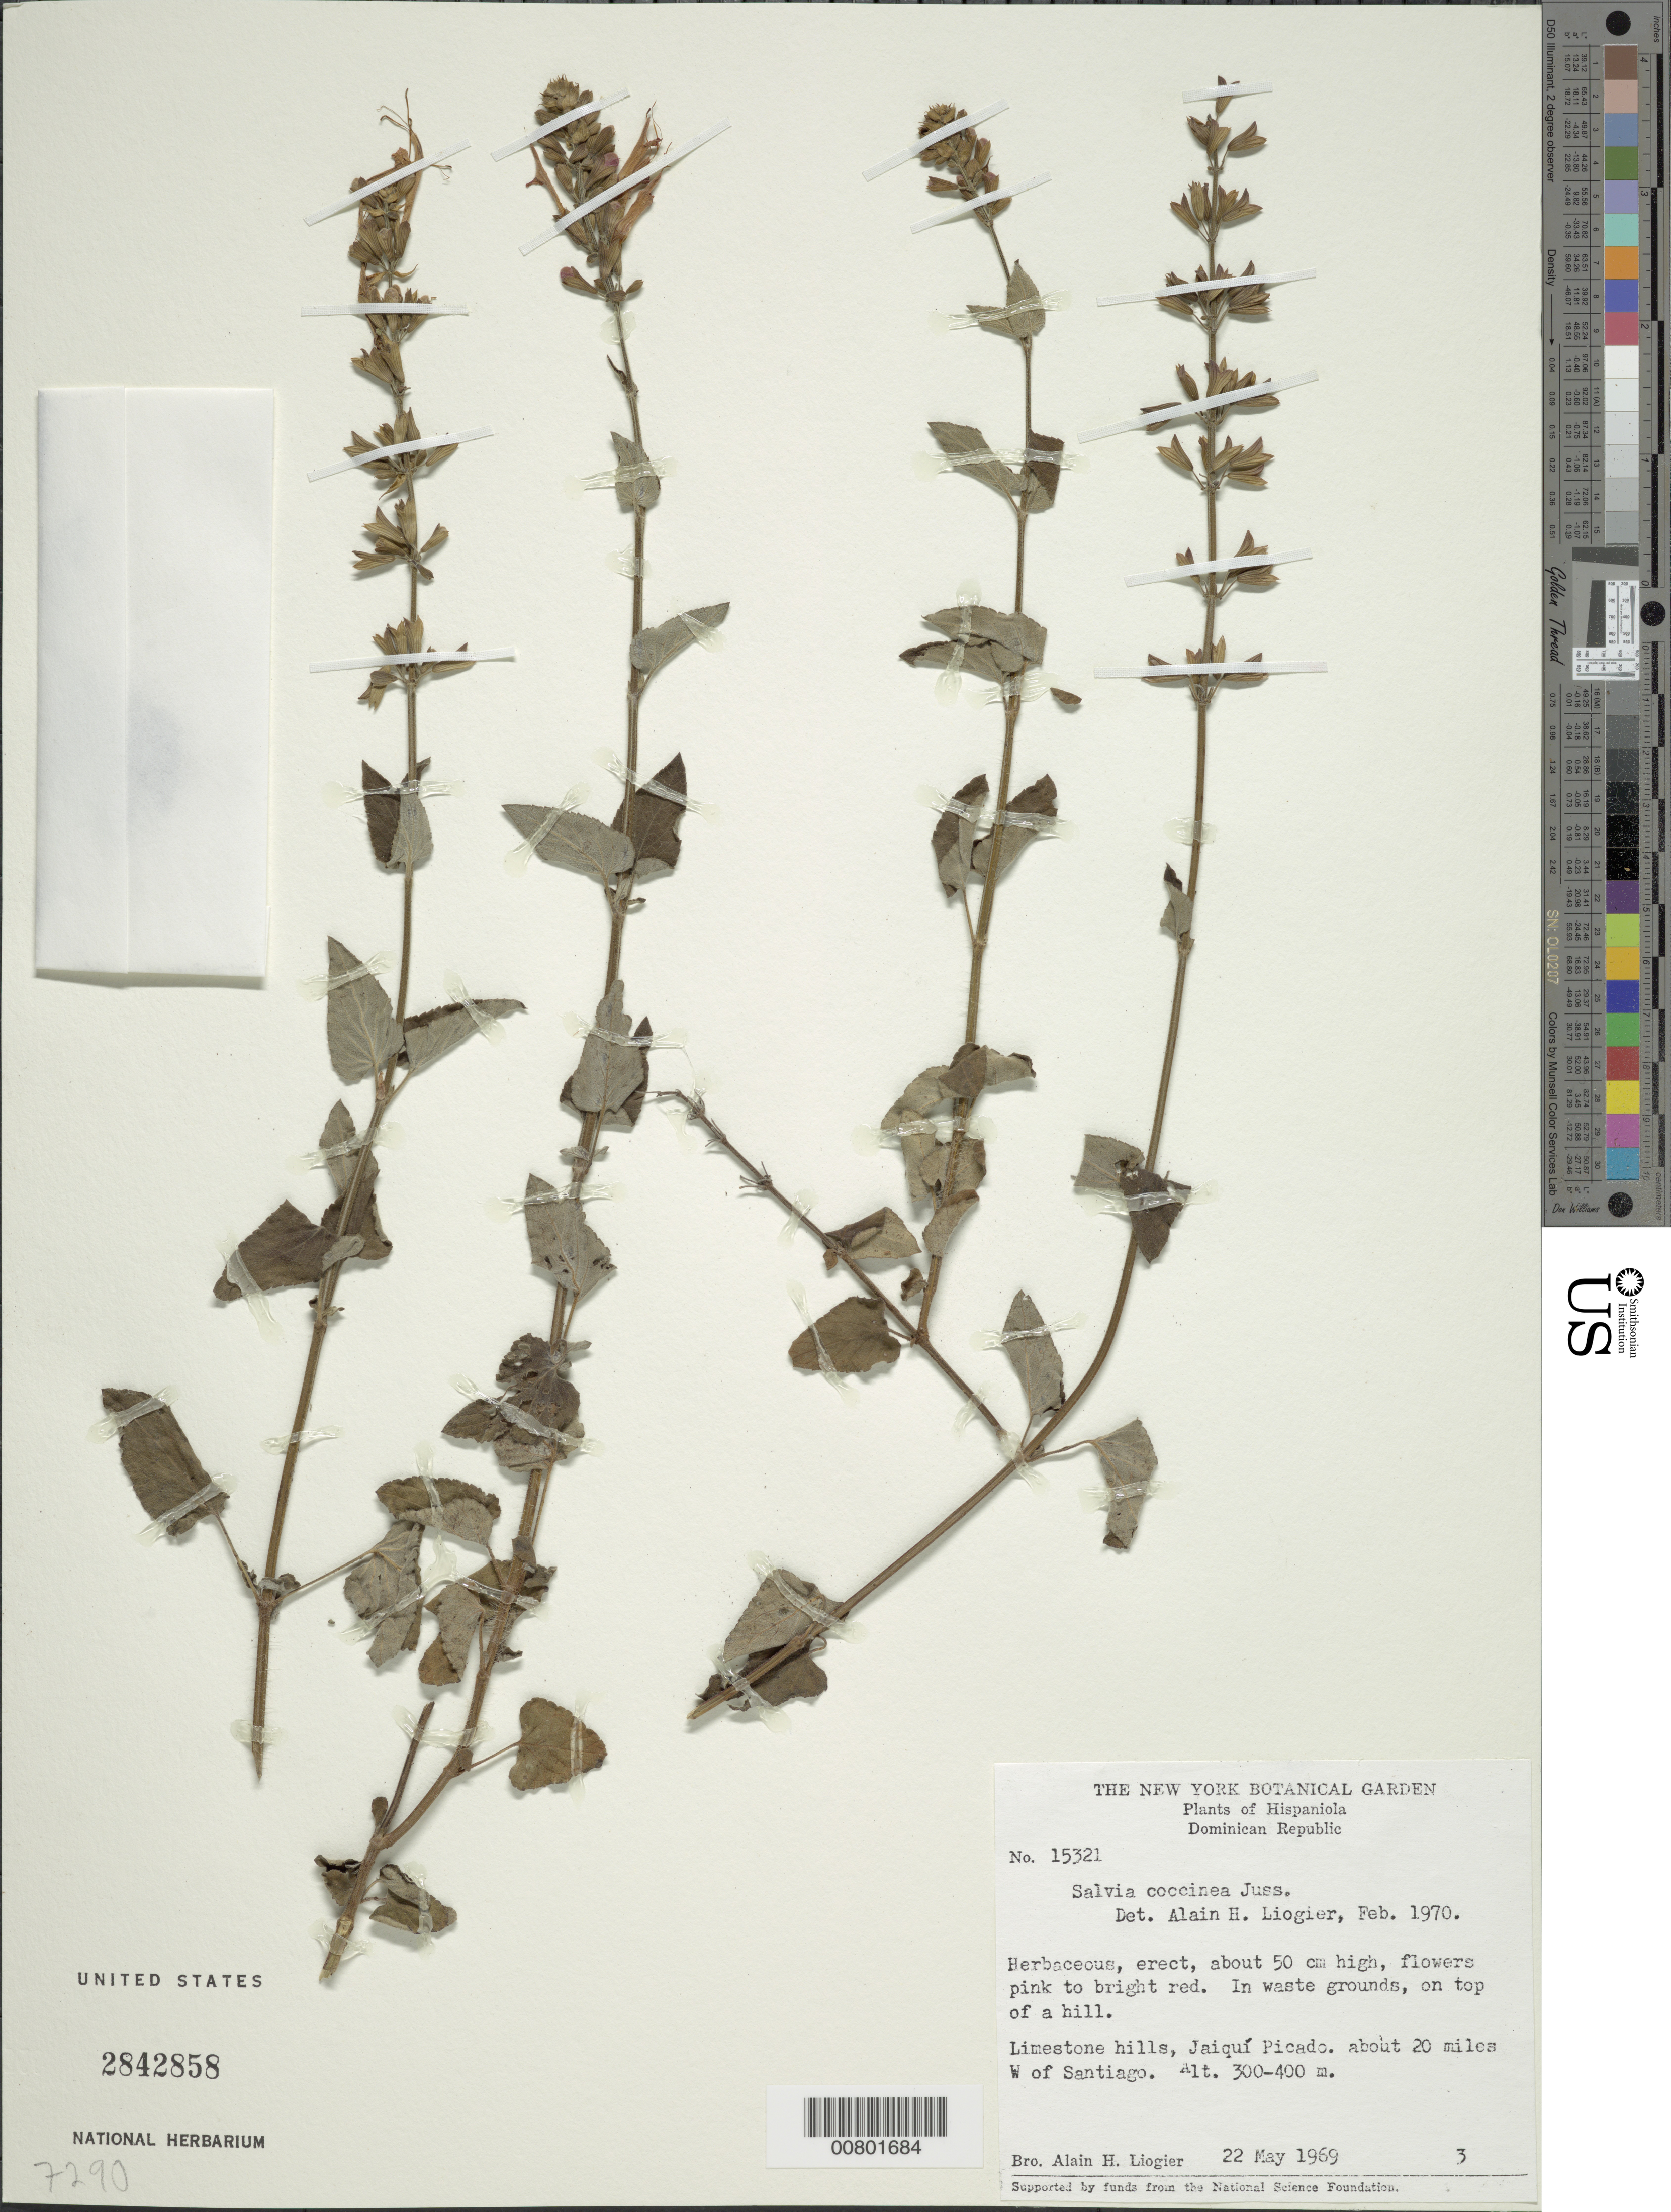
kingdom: Plantae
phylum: Tracheophyta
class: Magnoliopsida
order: Lamiales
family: Lamiaceae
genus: Salvia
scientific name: Salvia coccinea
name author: Buc'hoz ex Etl.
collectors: A. H. Liogier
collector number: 15321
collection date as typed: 22 May 1969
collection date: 1969-05-22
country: Dominican Republic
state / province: Santiago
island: Hispaniola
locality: Jaiquí Picado, ca. 20 mi W of Santiago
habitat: Waste grounds on top of limestone hills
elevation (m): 300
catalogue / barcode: US 2842858